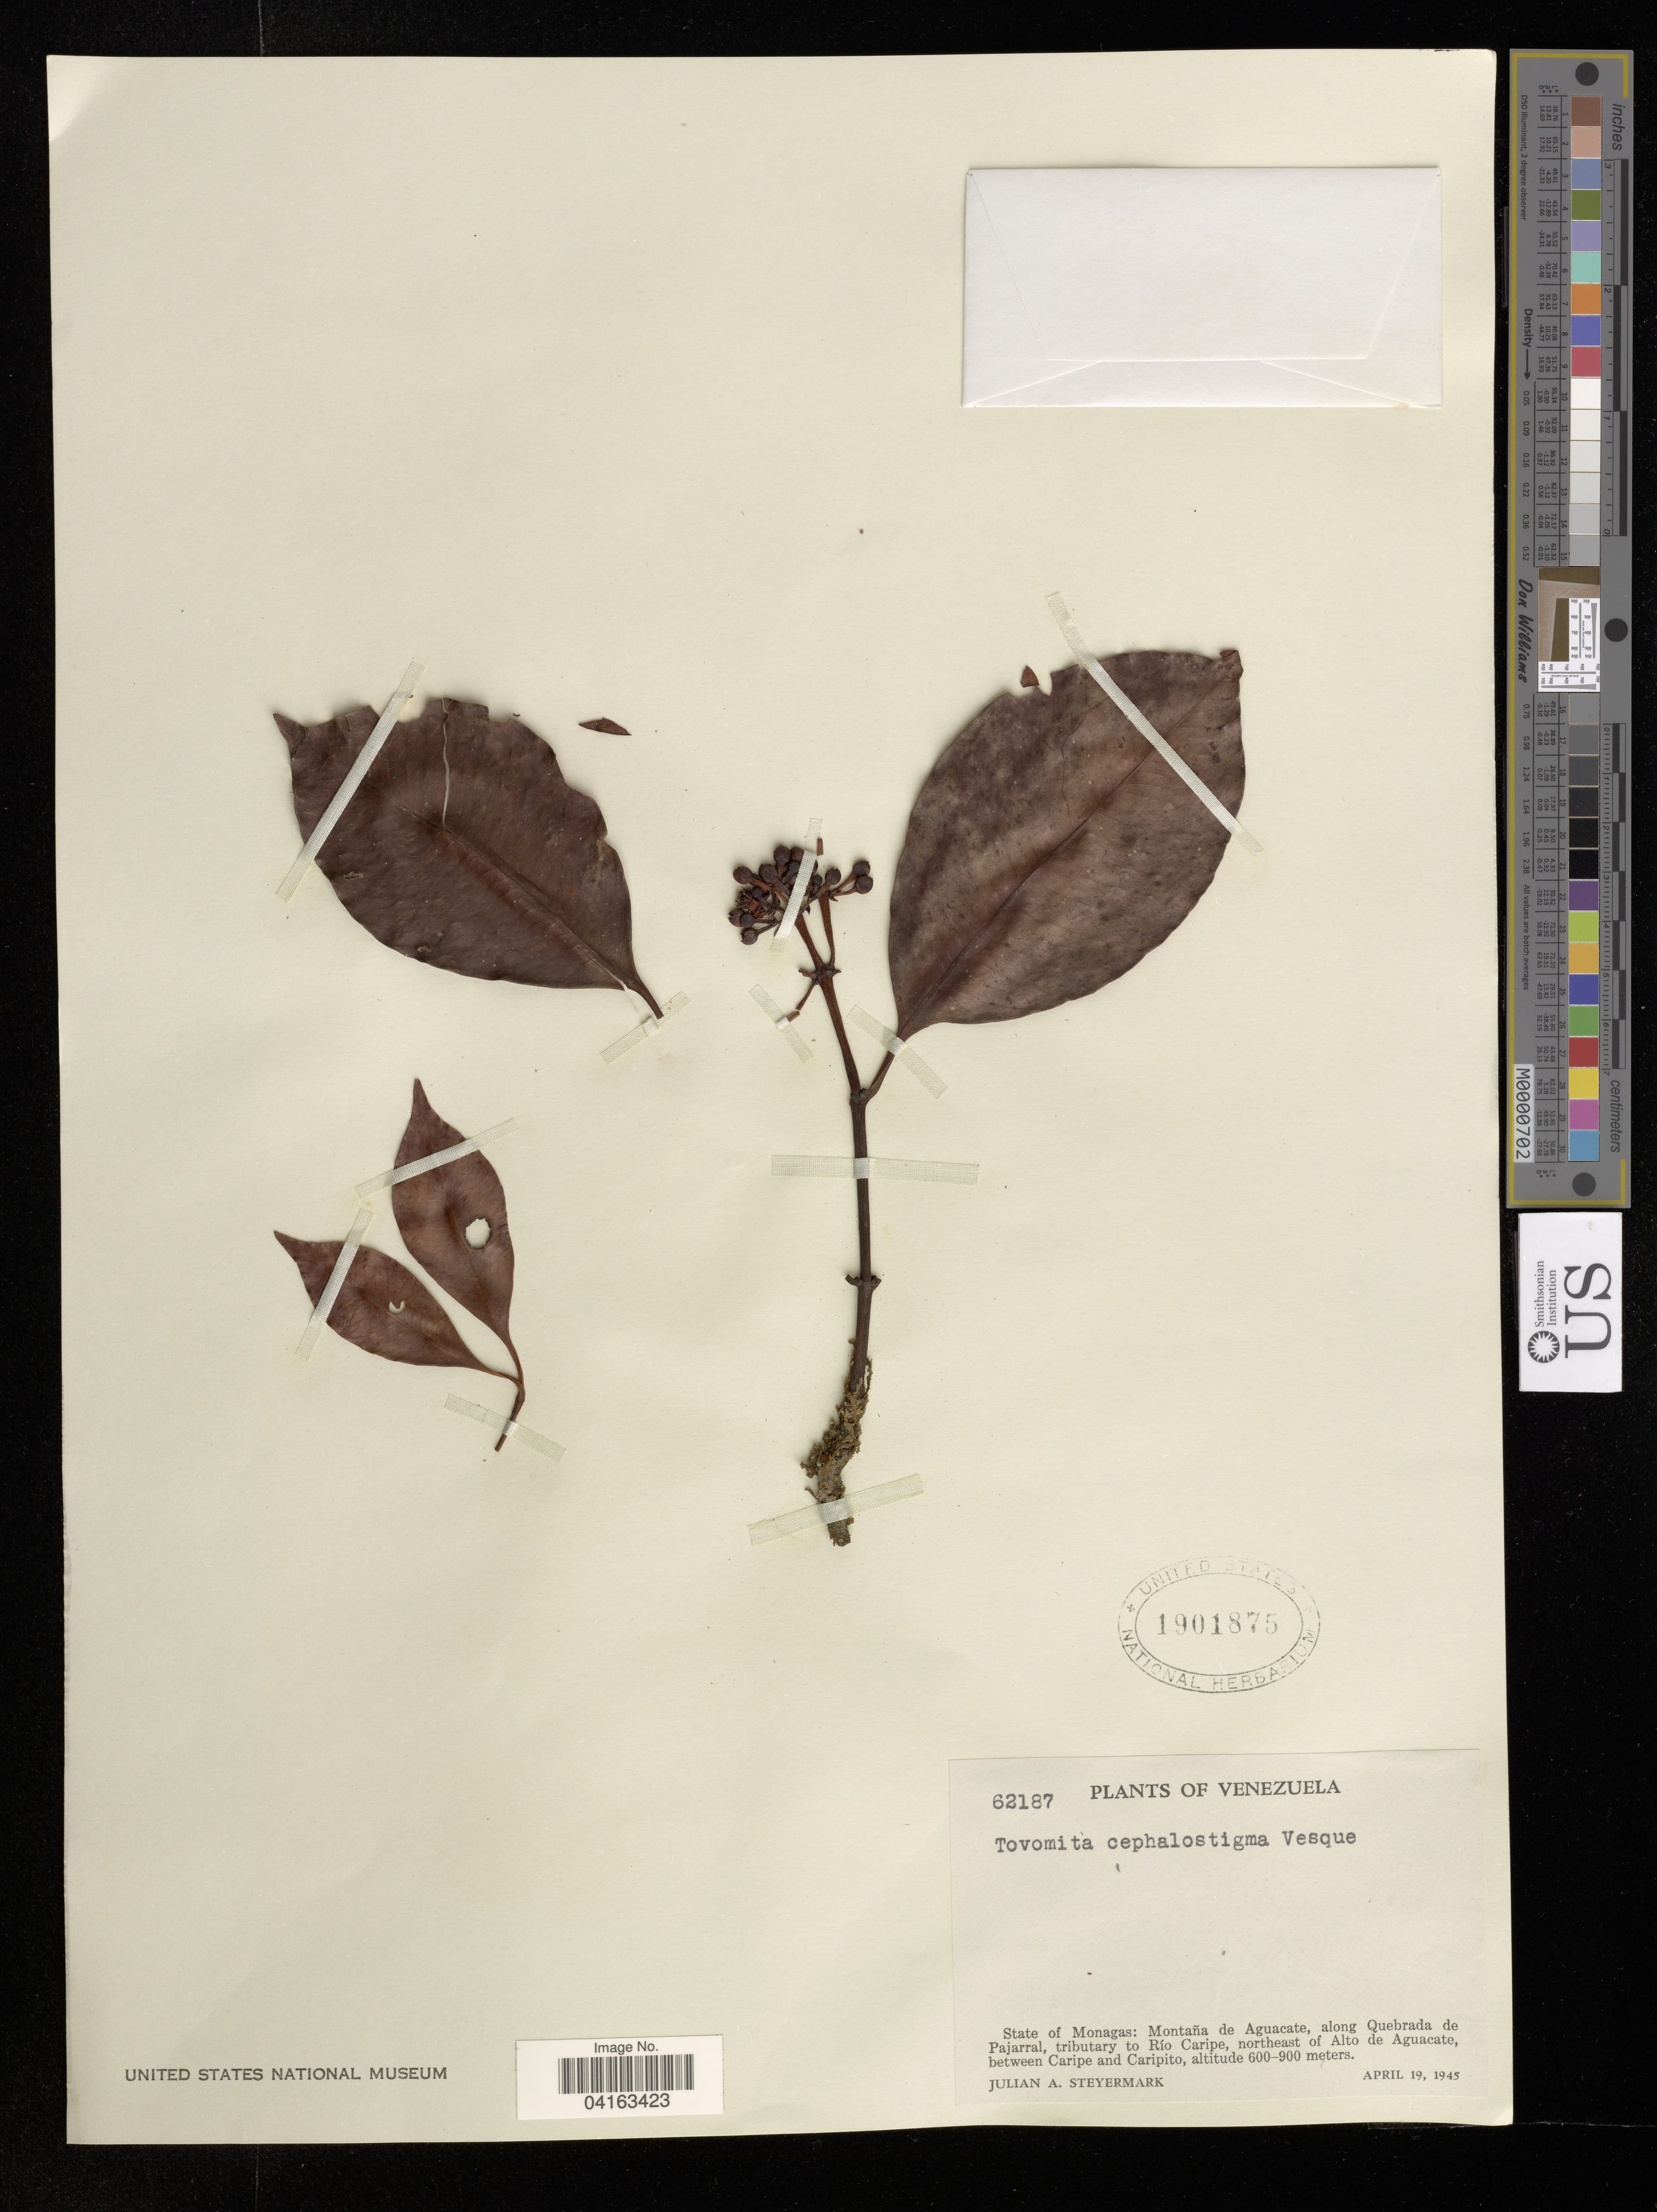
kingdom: Plantae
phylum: Tracheophyta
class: Magnoliopsida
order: Malpighiales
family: Clusiaceae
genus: Tovomita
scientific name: Tovomita cephalostigma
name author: Vesque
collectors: J. Steyermark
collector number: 62187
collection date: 1945-04-19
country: Venezuela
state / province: Monagas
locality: Montaña de Aguacate, along Quebrada de Pajarral, tributary to Río Caripe, northeast of Alto de Aguacate, between Caripe and Caripito.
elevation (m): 600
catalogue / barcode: US 1901875